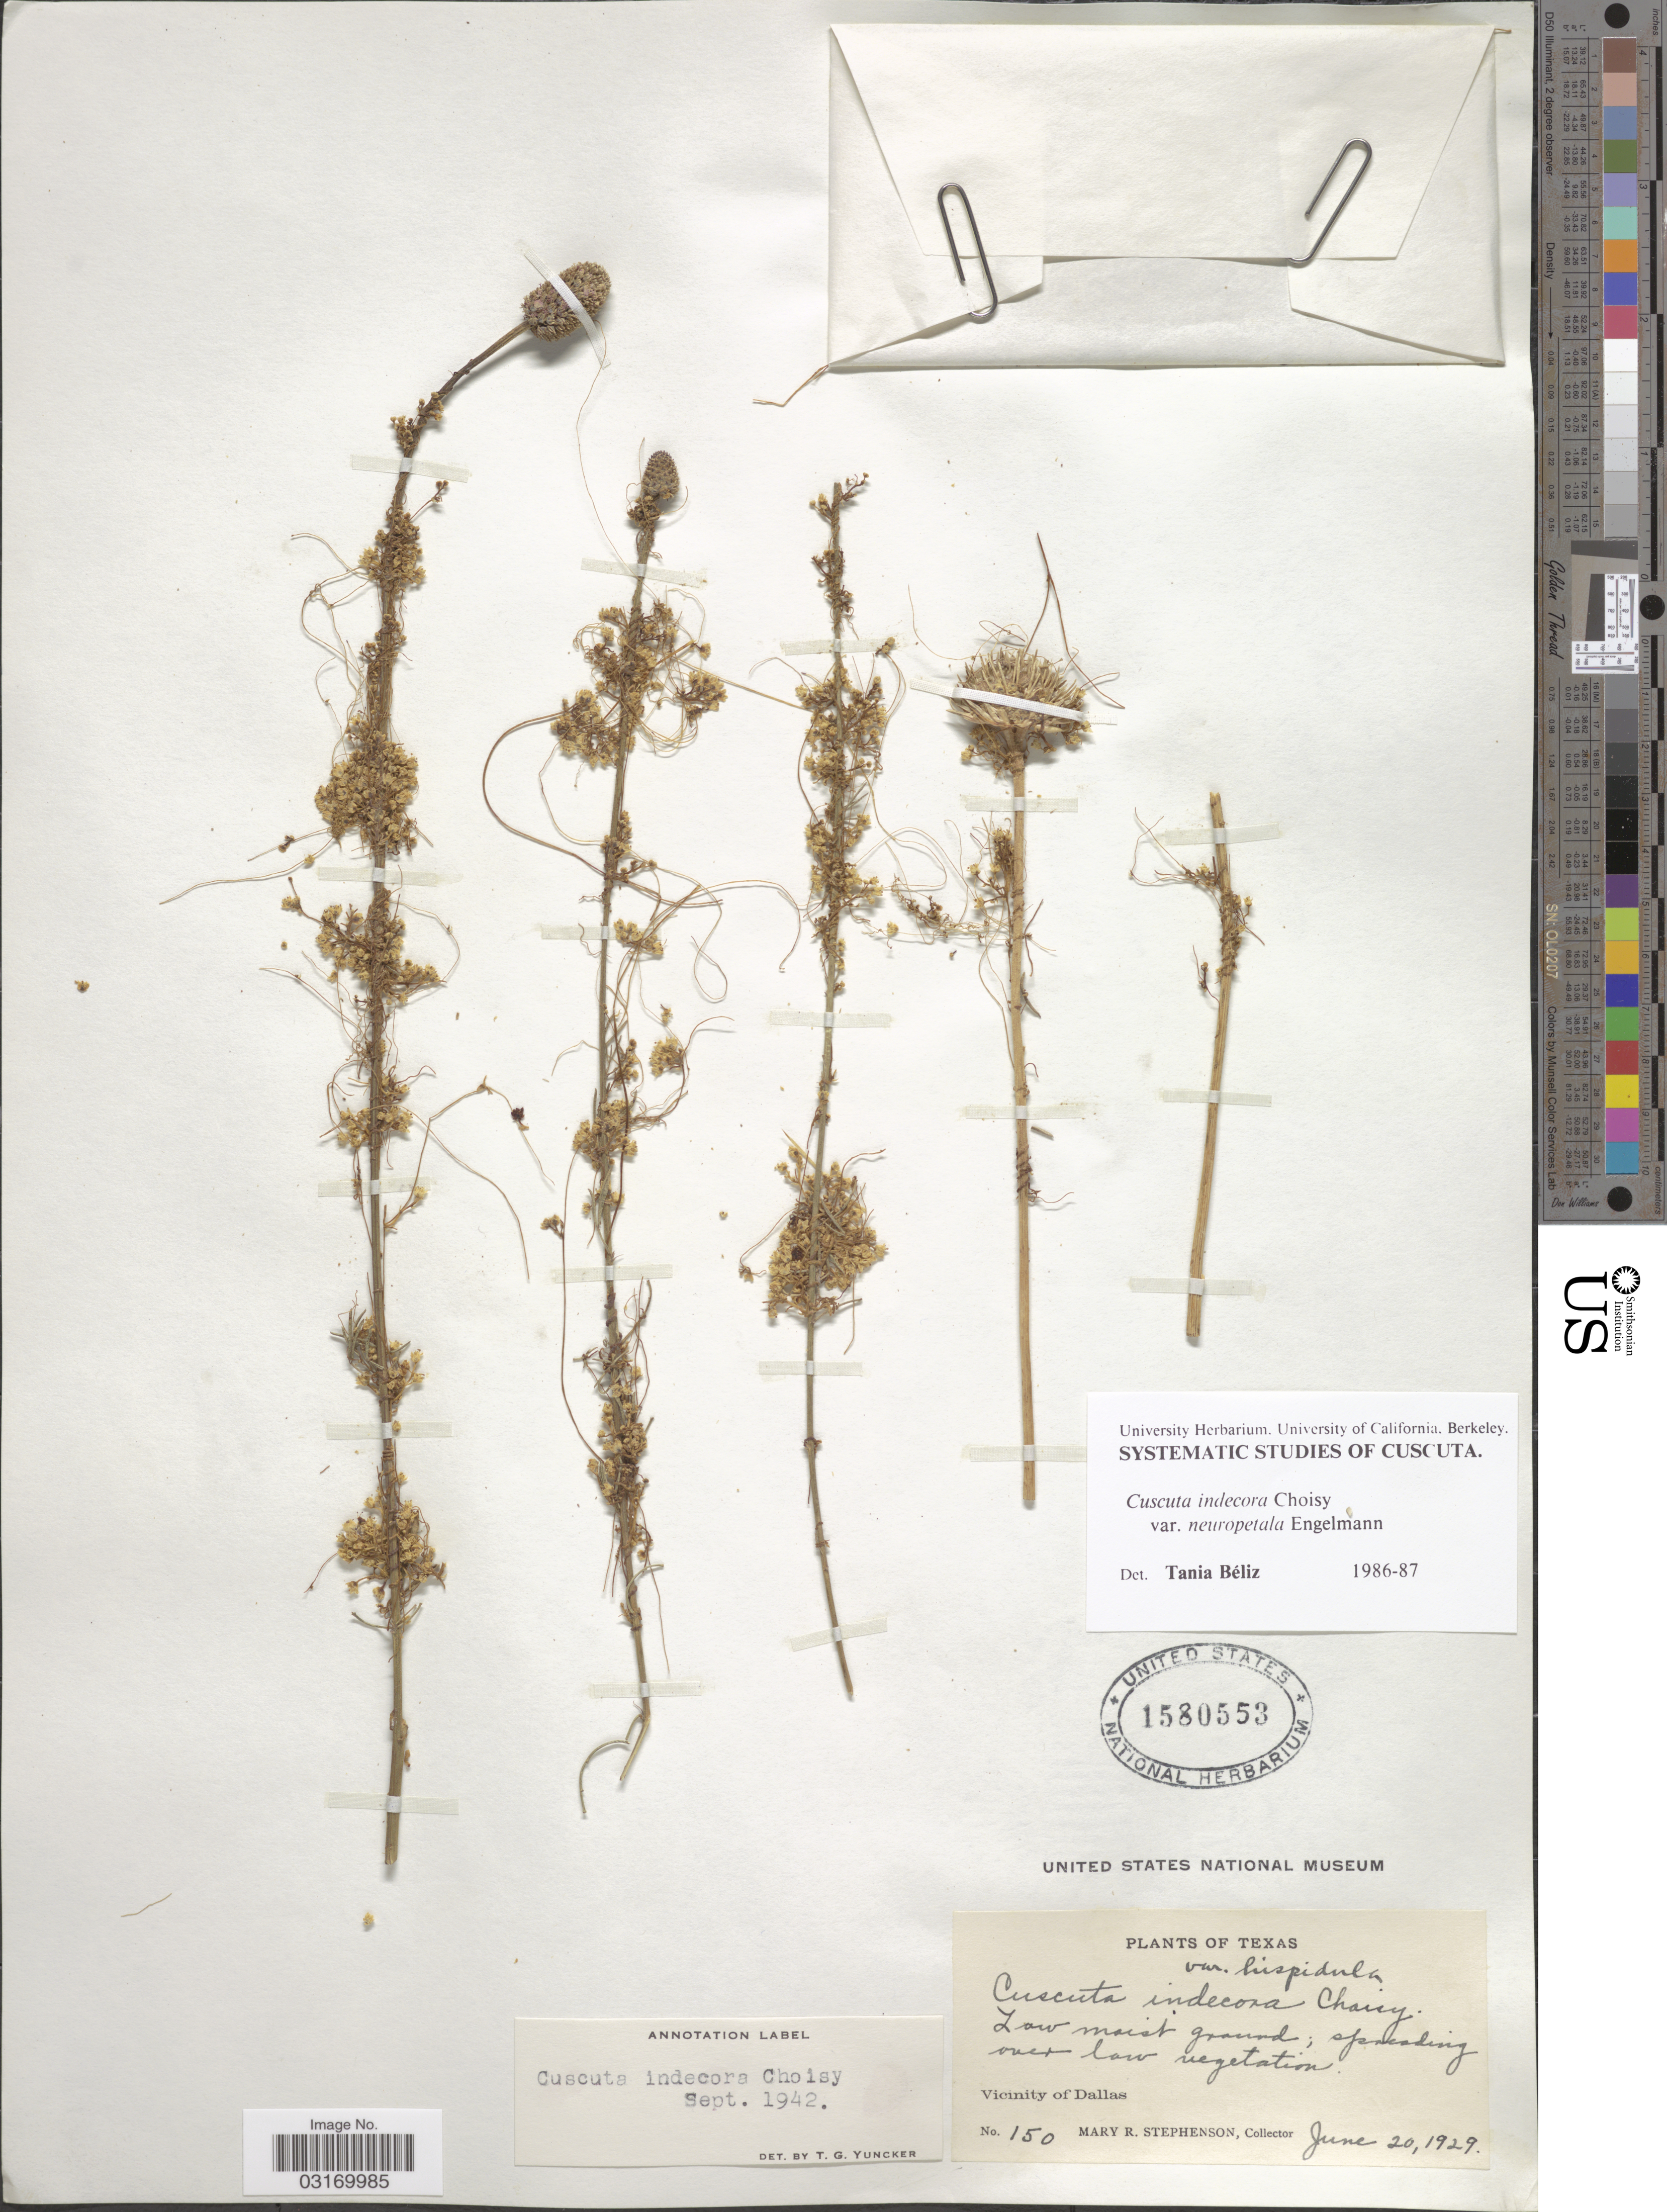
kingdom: Plantae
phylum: Tracheophyta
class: Magnoliopsida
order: Solanales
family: Convolvulaceae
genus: Cuscuta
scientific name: Cuscuta indecora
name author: Choisy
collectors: M. Stephenson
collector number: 150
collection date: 1929-06-20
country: United States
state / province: Texas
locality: Vicinity of Dallas.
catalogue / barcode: US 1580553